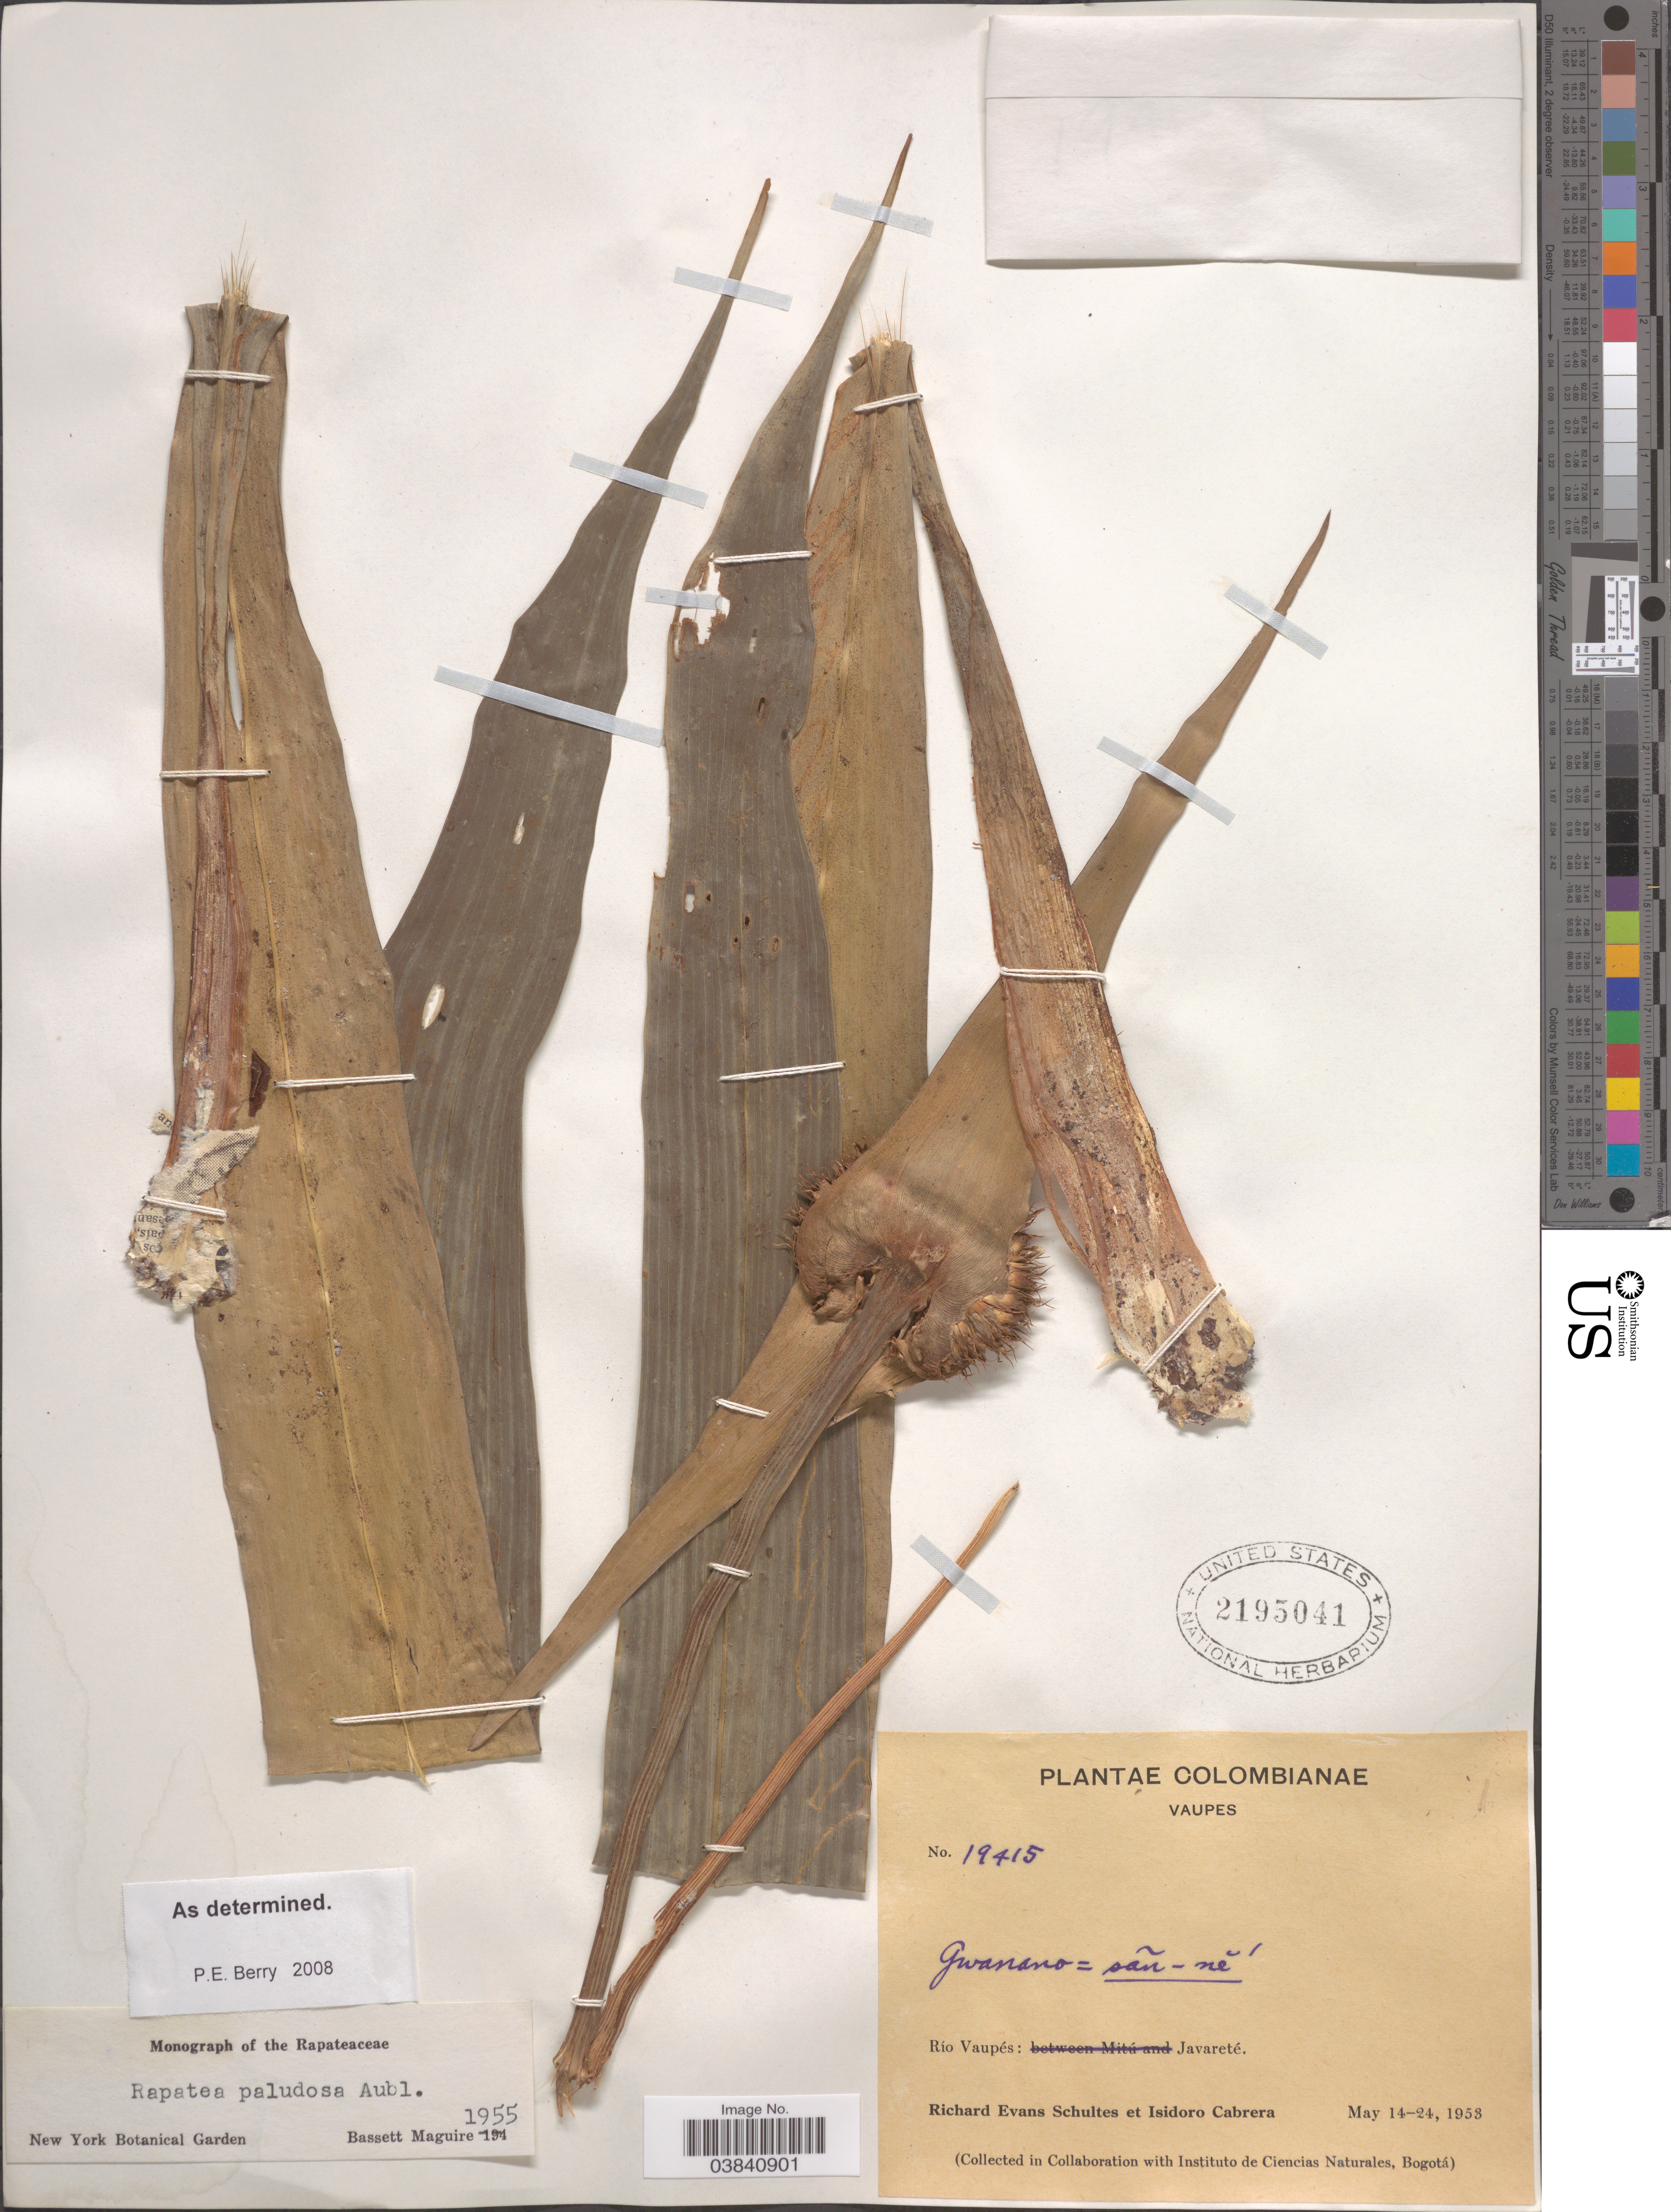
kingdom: Plantae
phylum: Tracheophyta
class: Liliopsida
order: Poales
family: Rapateaceae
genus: Rapatea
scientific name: Rapatea paludosa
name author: Aubl.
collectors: R. E. Schultes & I. Cabrera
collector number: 19415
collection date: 1953-05-14/1953-05-24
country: Colombia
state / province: Vaupés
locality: Río Vaupés: Javareté.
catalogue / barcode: US 2195041